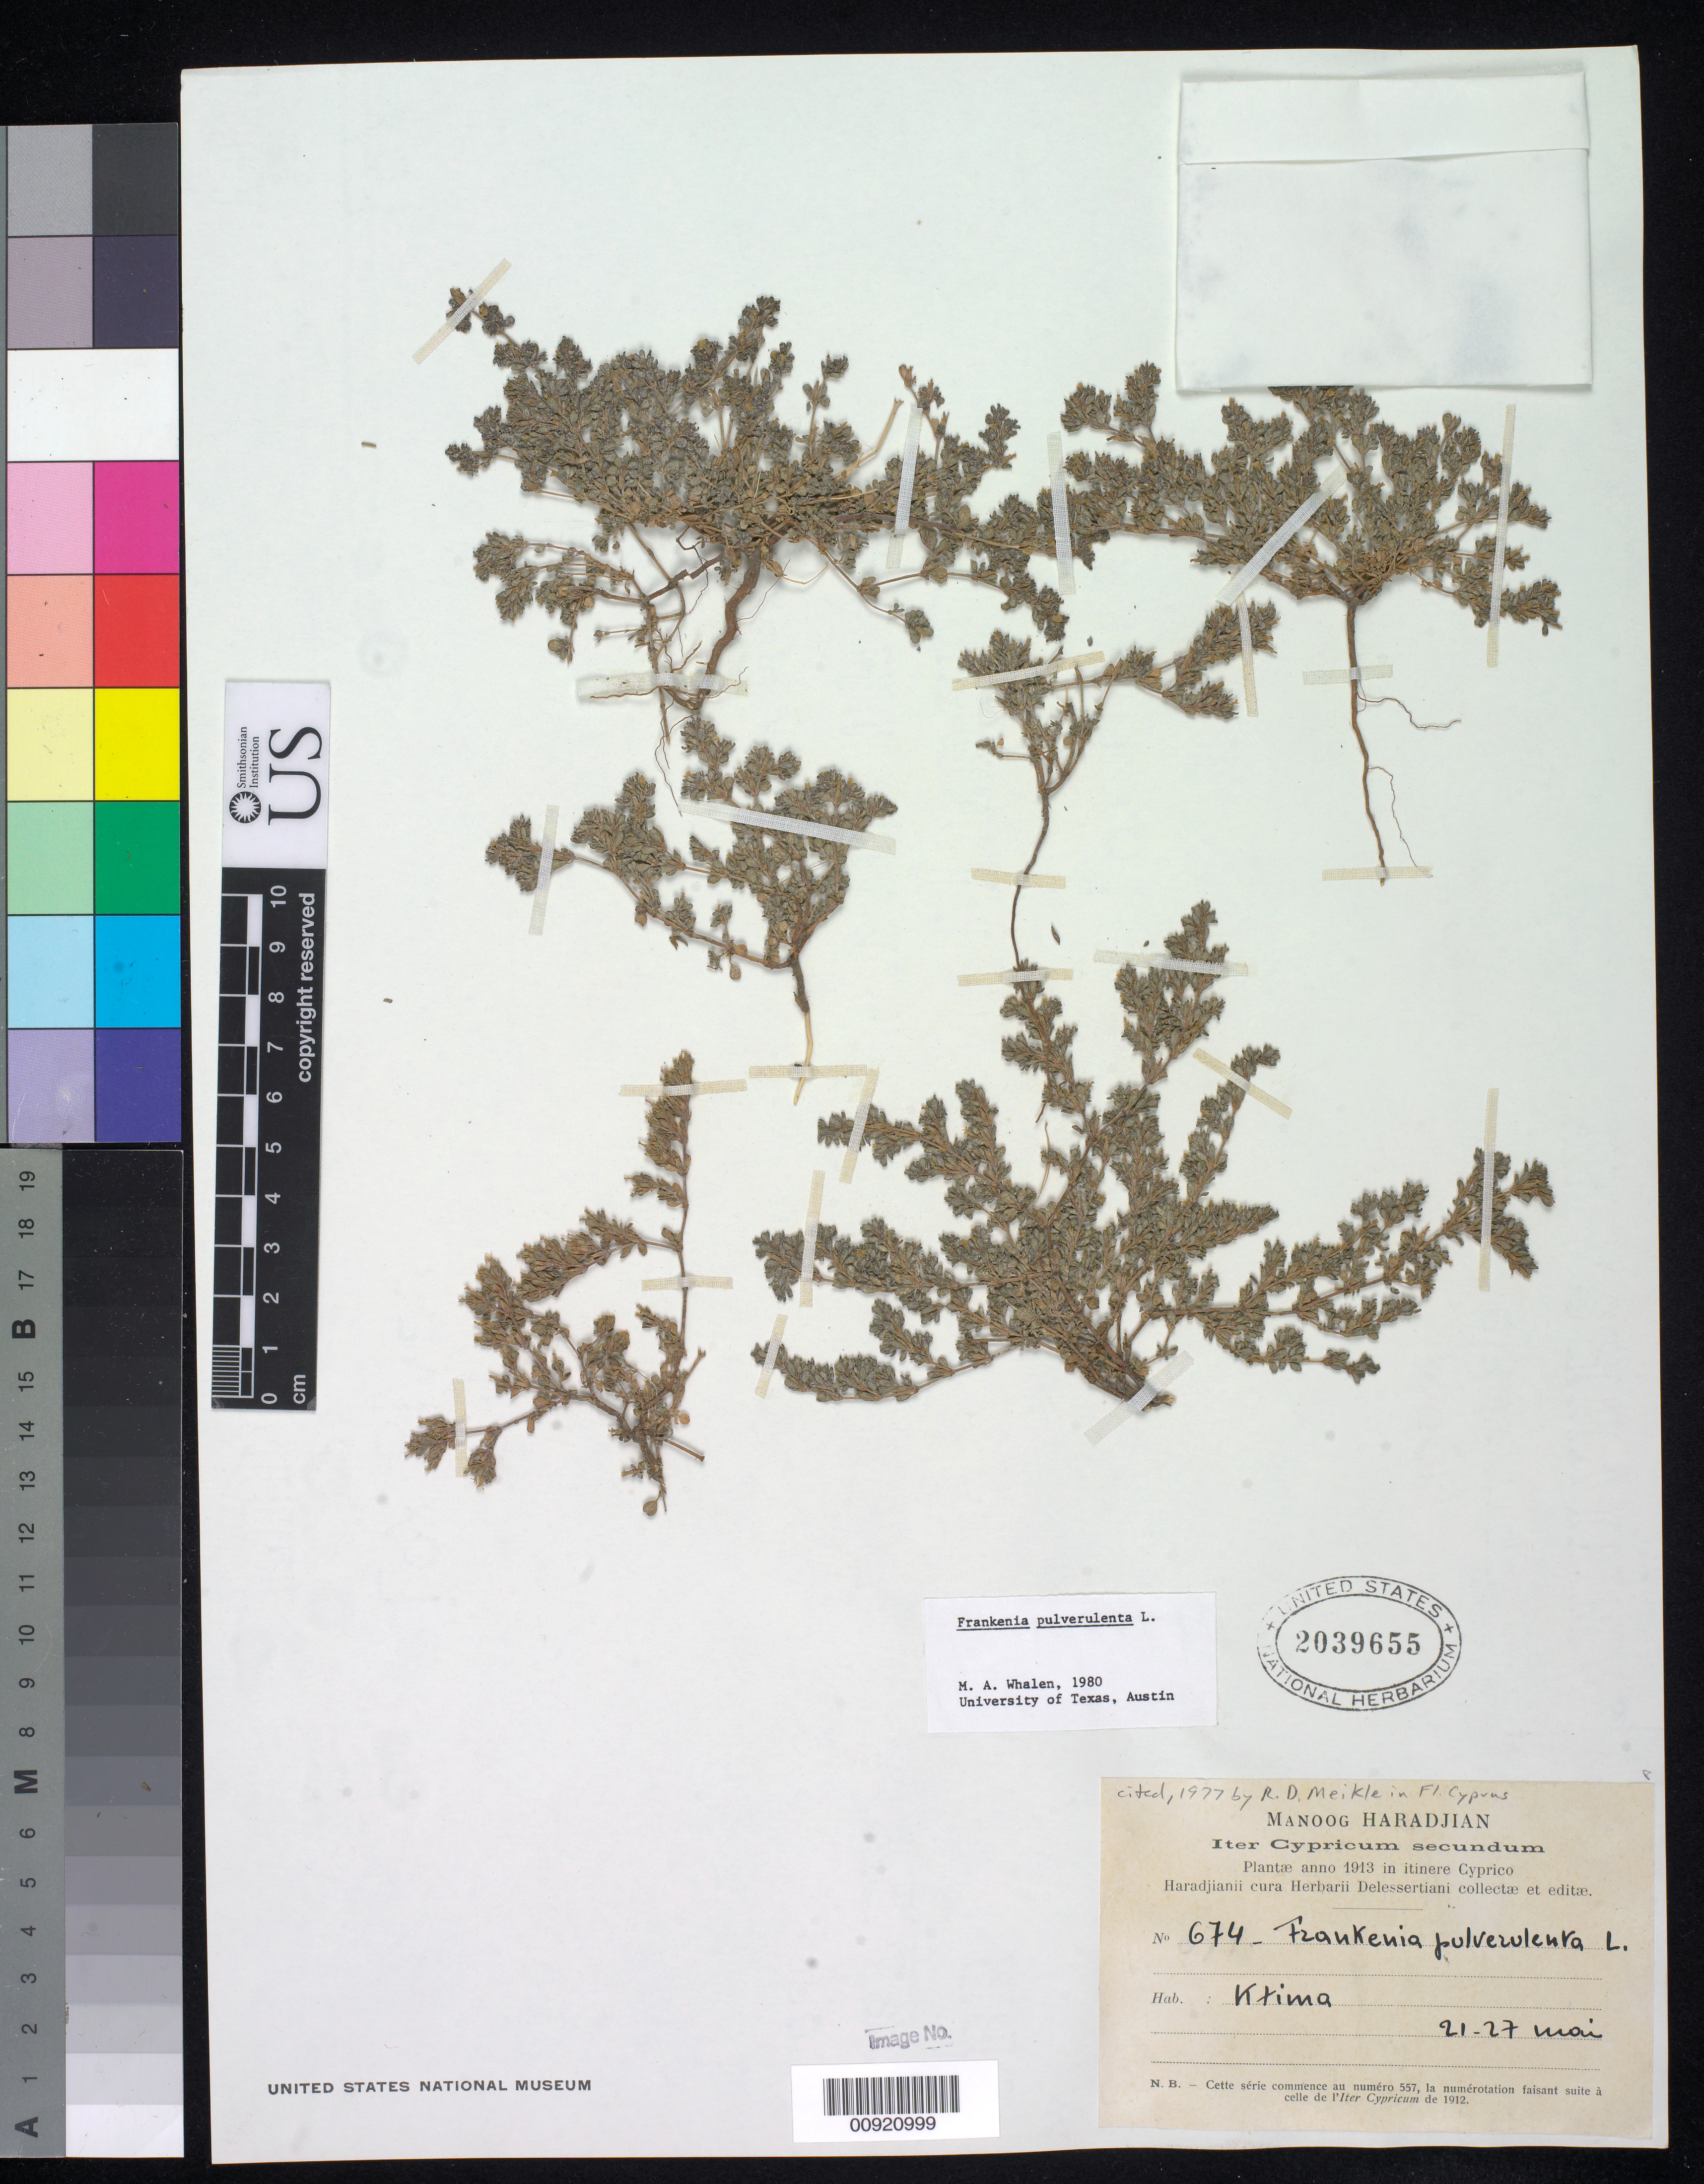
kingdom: Plantae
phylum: Tracheophyta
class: Magnoliopsida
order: Caryophyllales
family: Frankeniaceae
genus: Frankenia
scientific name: Frankenia pulverulenta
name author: L.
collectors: M. Haradjian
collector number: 674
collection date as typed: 21 May 1913 to 27 May 1913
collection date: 1913-05-21/1913-05-27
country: Cyprus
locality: Ktima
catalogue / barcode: US 2039655